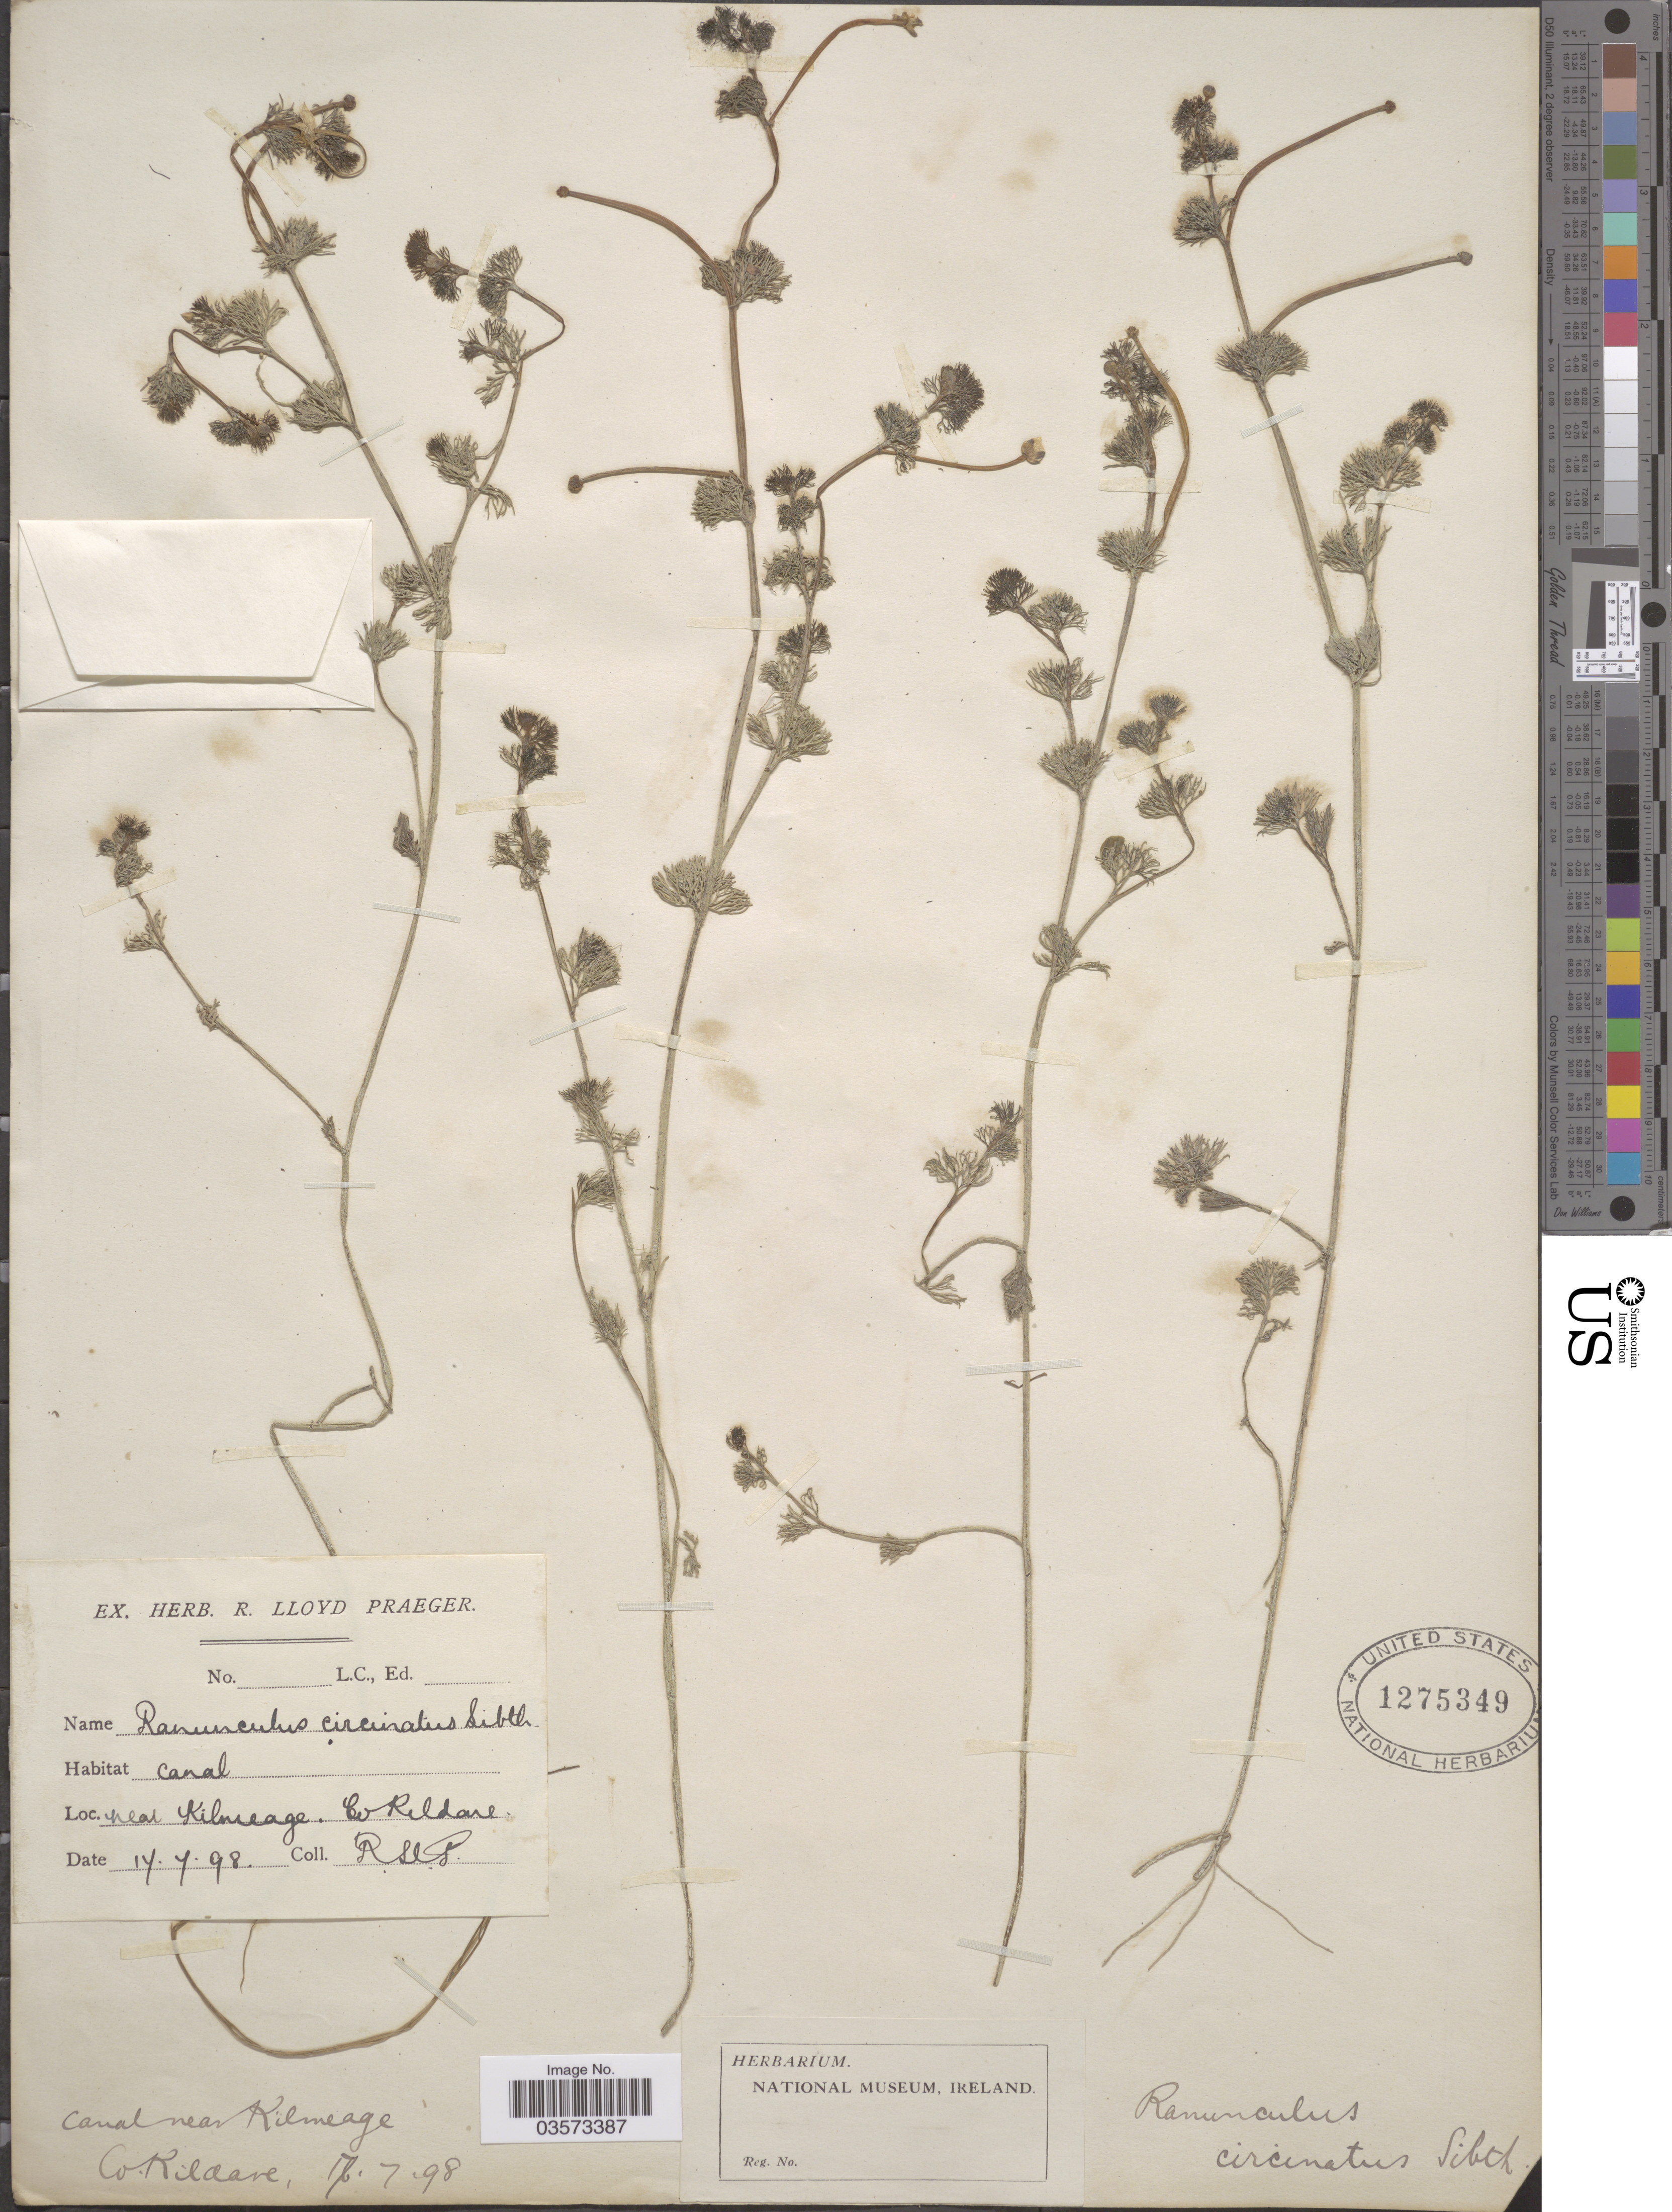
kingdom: Plantae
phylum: Tracheophyta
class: Magnoliopsida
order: Ranunculales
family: Ranunculaceae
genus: Ranunculus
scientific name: Ranunculus circinatus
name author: Sibth.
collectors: R. Praeger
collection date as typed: Transcribed d/m/y: 17/7/98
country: Ireland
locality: Canal near Kilmeage. Co. Kildare.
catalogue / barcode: US 1275349